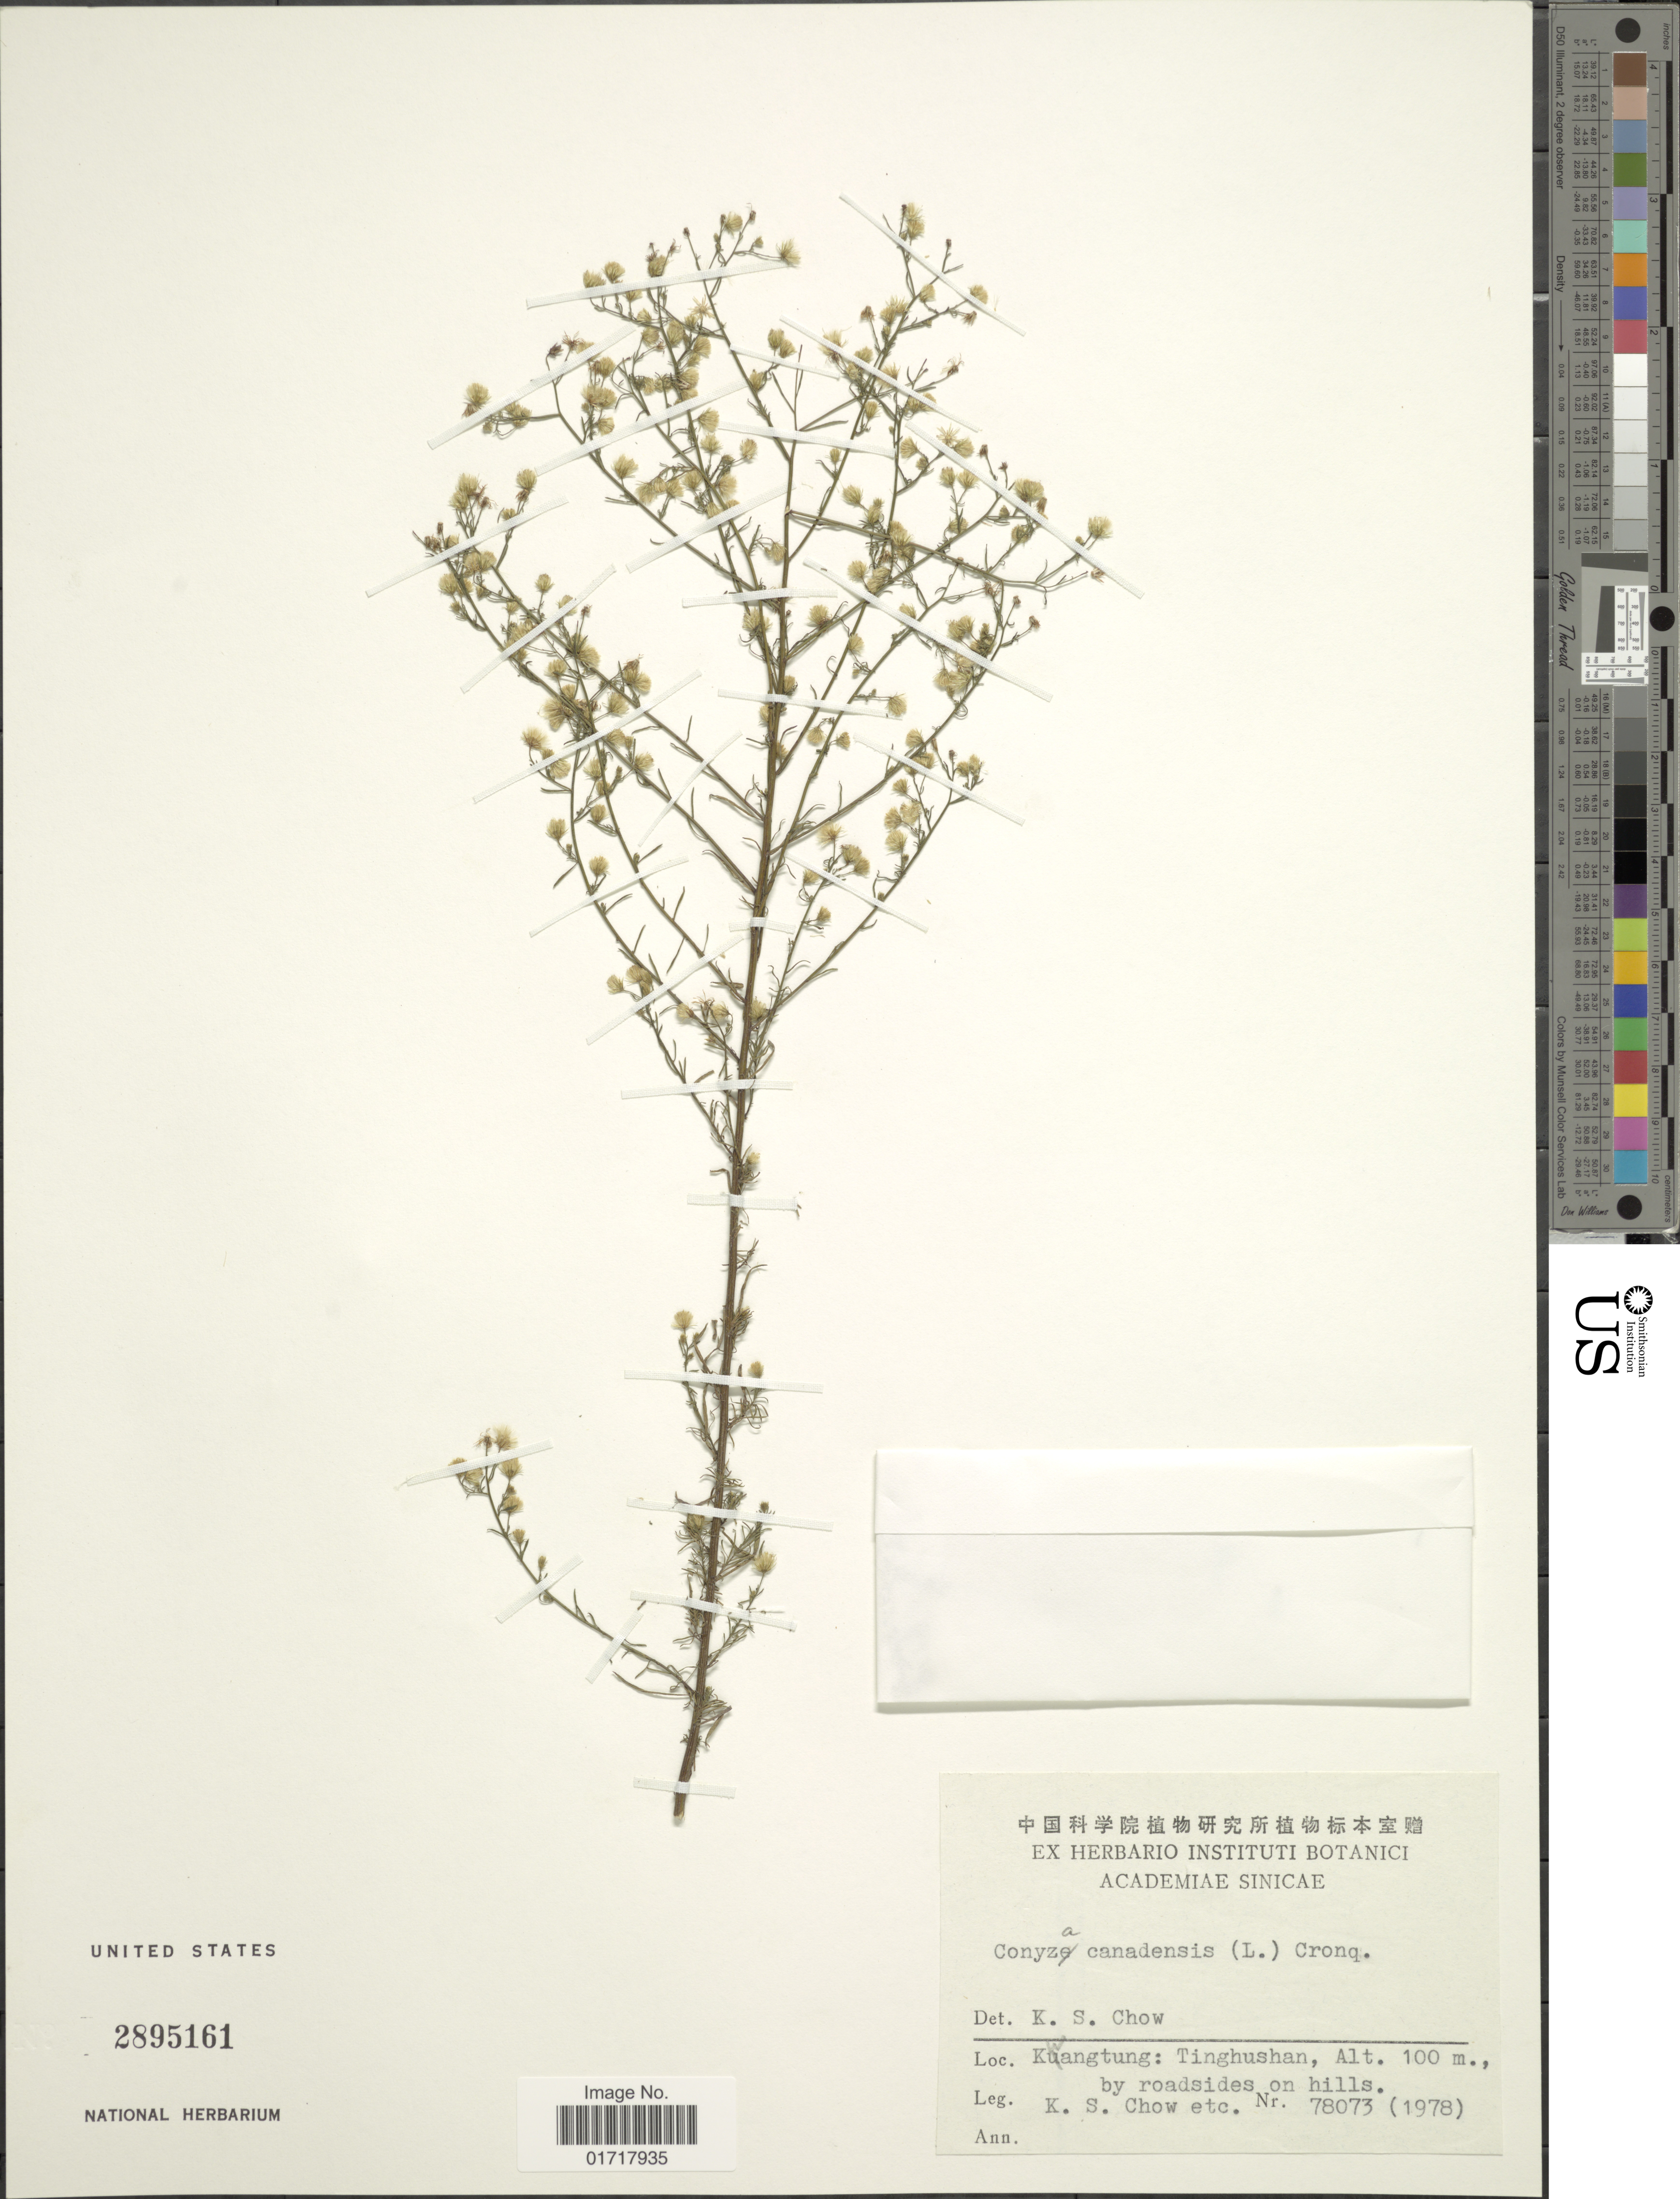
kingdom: Plantae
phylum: Tracheophyta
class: Magnoliopsida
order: Asterales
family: Asteraceae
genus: Conyza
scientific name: Conyza canadensis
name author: (L.) Cronq.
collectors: K. S. Chow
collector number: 78073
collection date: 1978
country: China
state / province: Guangdong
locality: Kwangtung: Tinghushan, by roadsides on hills.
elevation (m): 100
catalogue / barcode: US 2895161